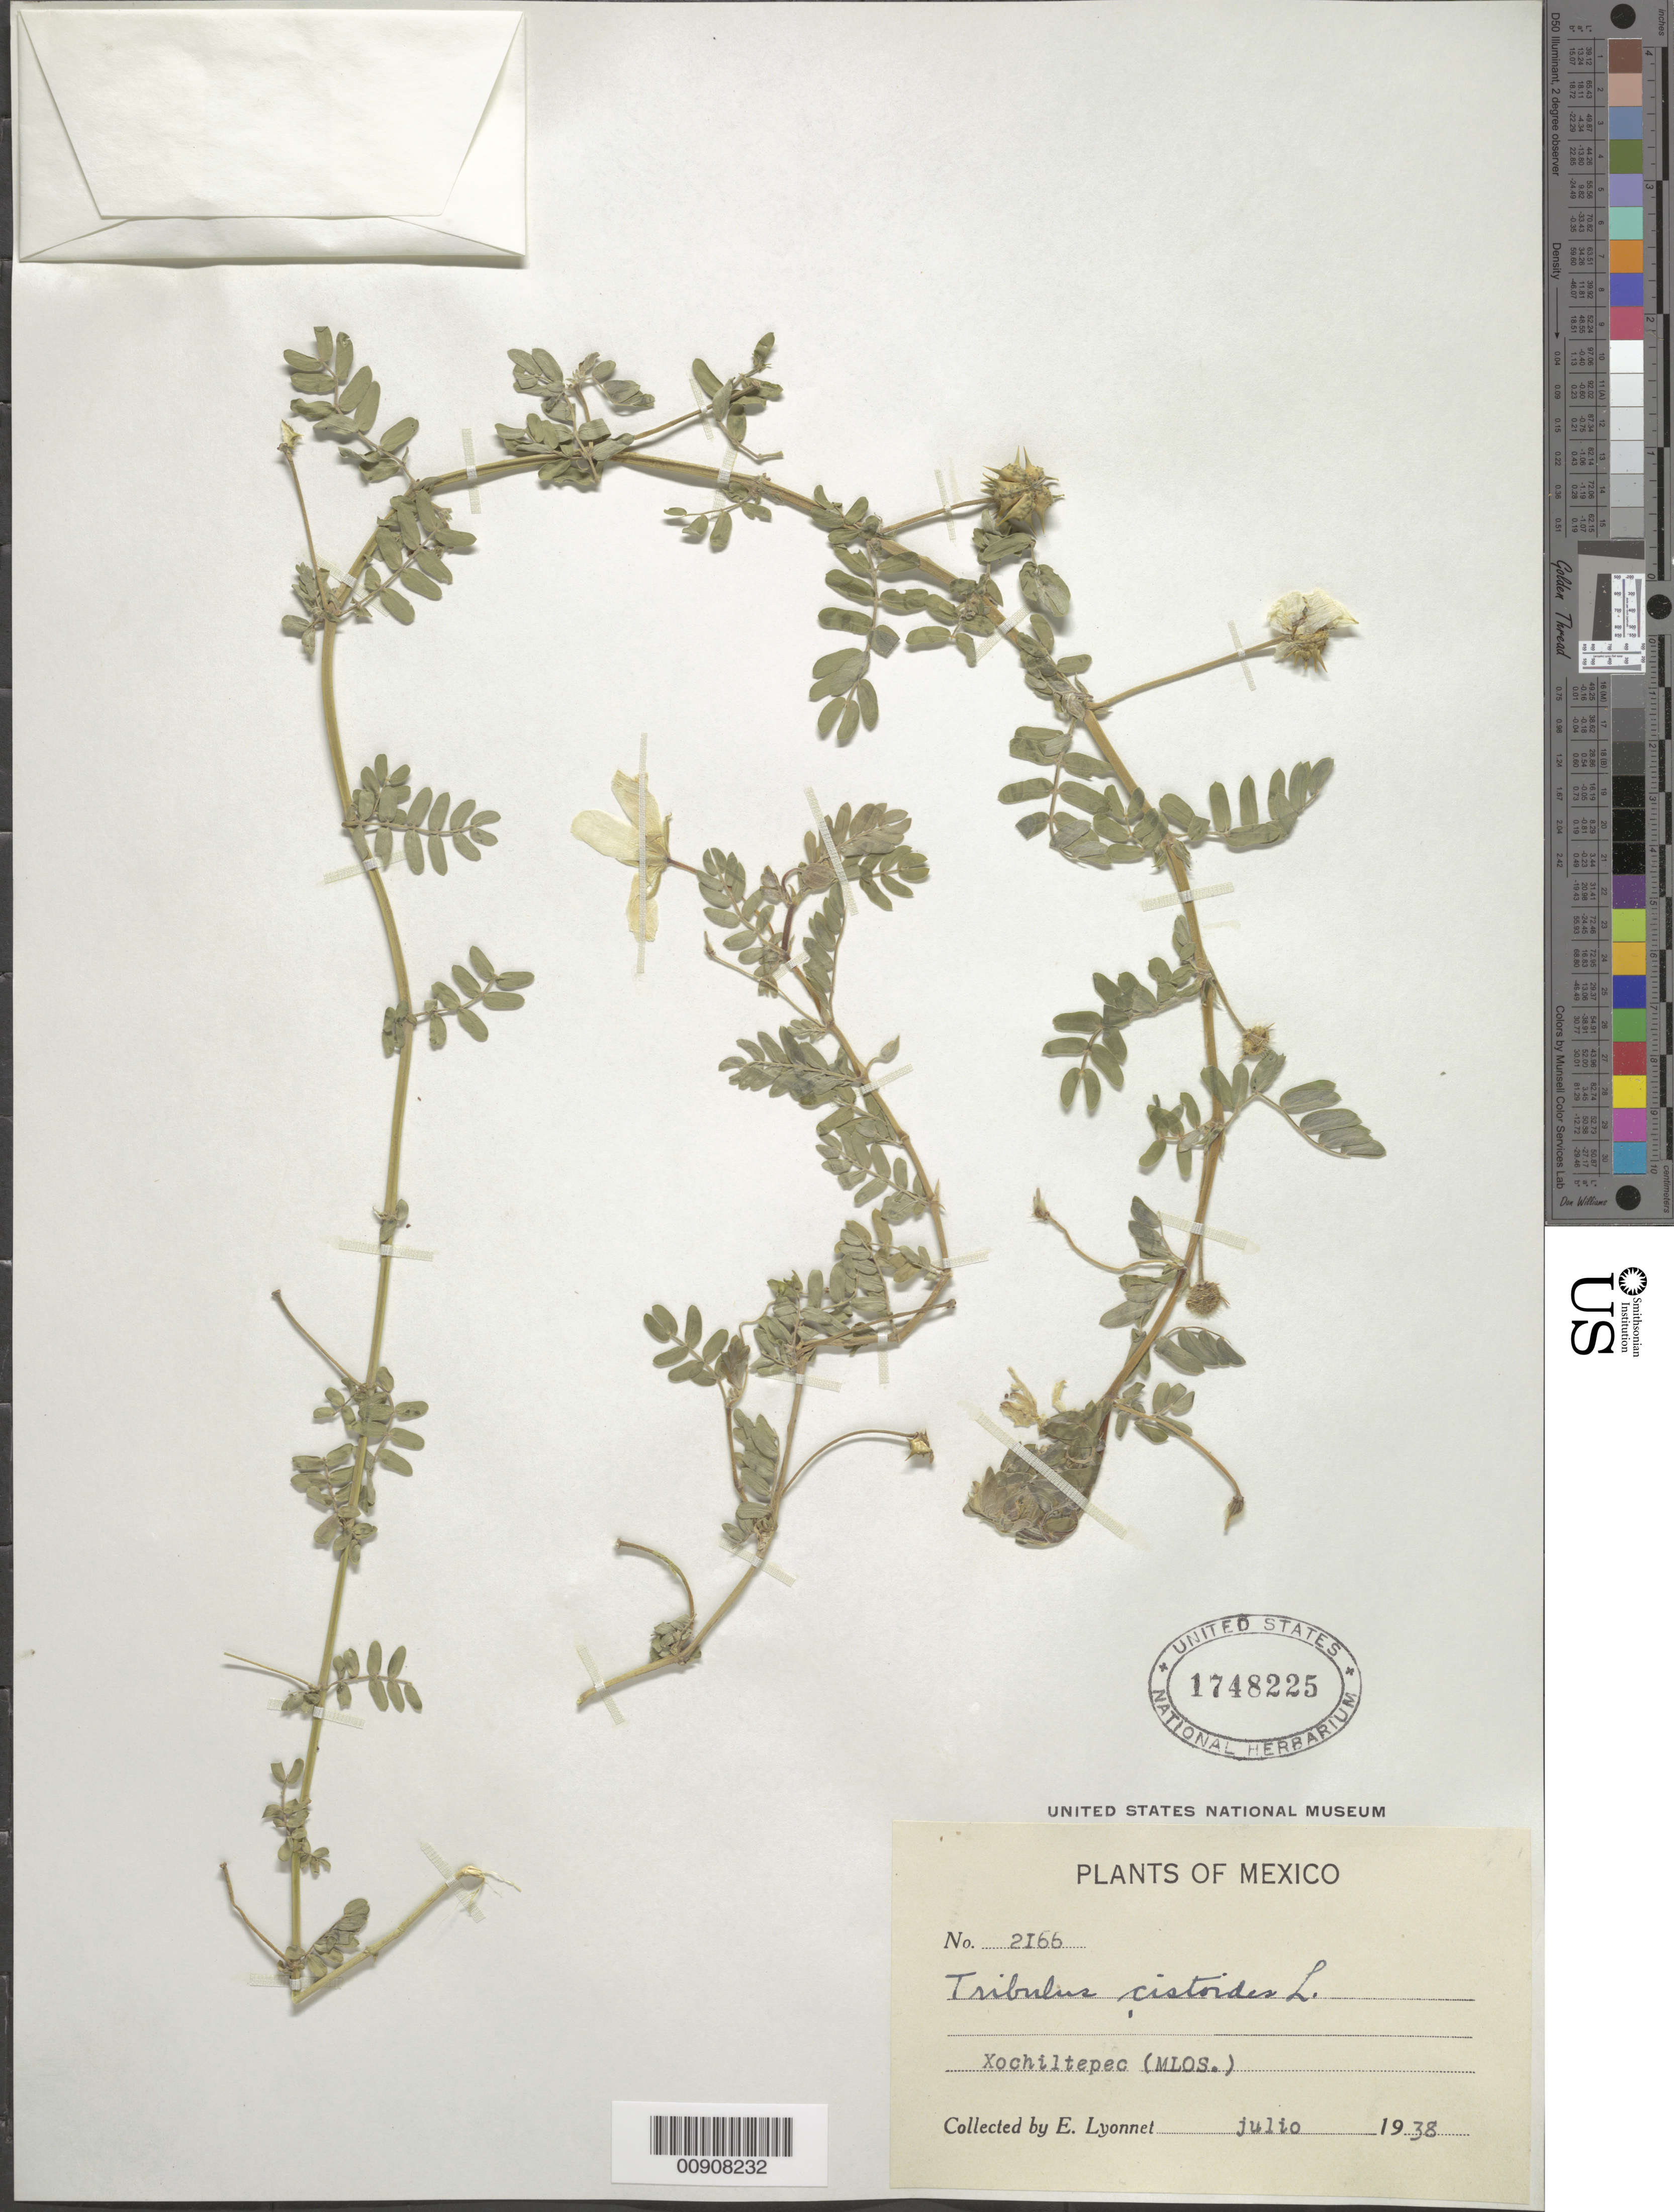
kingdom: Plantae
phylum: Tracheophyta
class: Magnoliopsida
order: Zygophyllales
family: Zygophyllaceae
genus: Tribulus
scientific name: Tribulus cistoides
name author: L.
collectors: Bro. E. Lyonnet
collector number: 2166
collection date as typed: Jul 1938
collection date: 1938-07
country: Mexico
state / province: Morelos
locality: Xochiltepec (Morelos).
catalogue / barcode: US 1748225